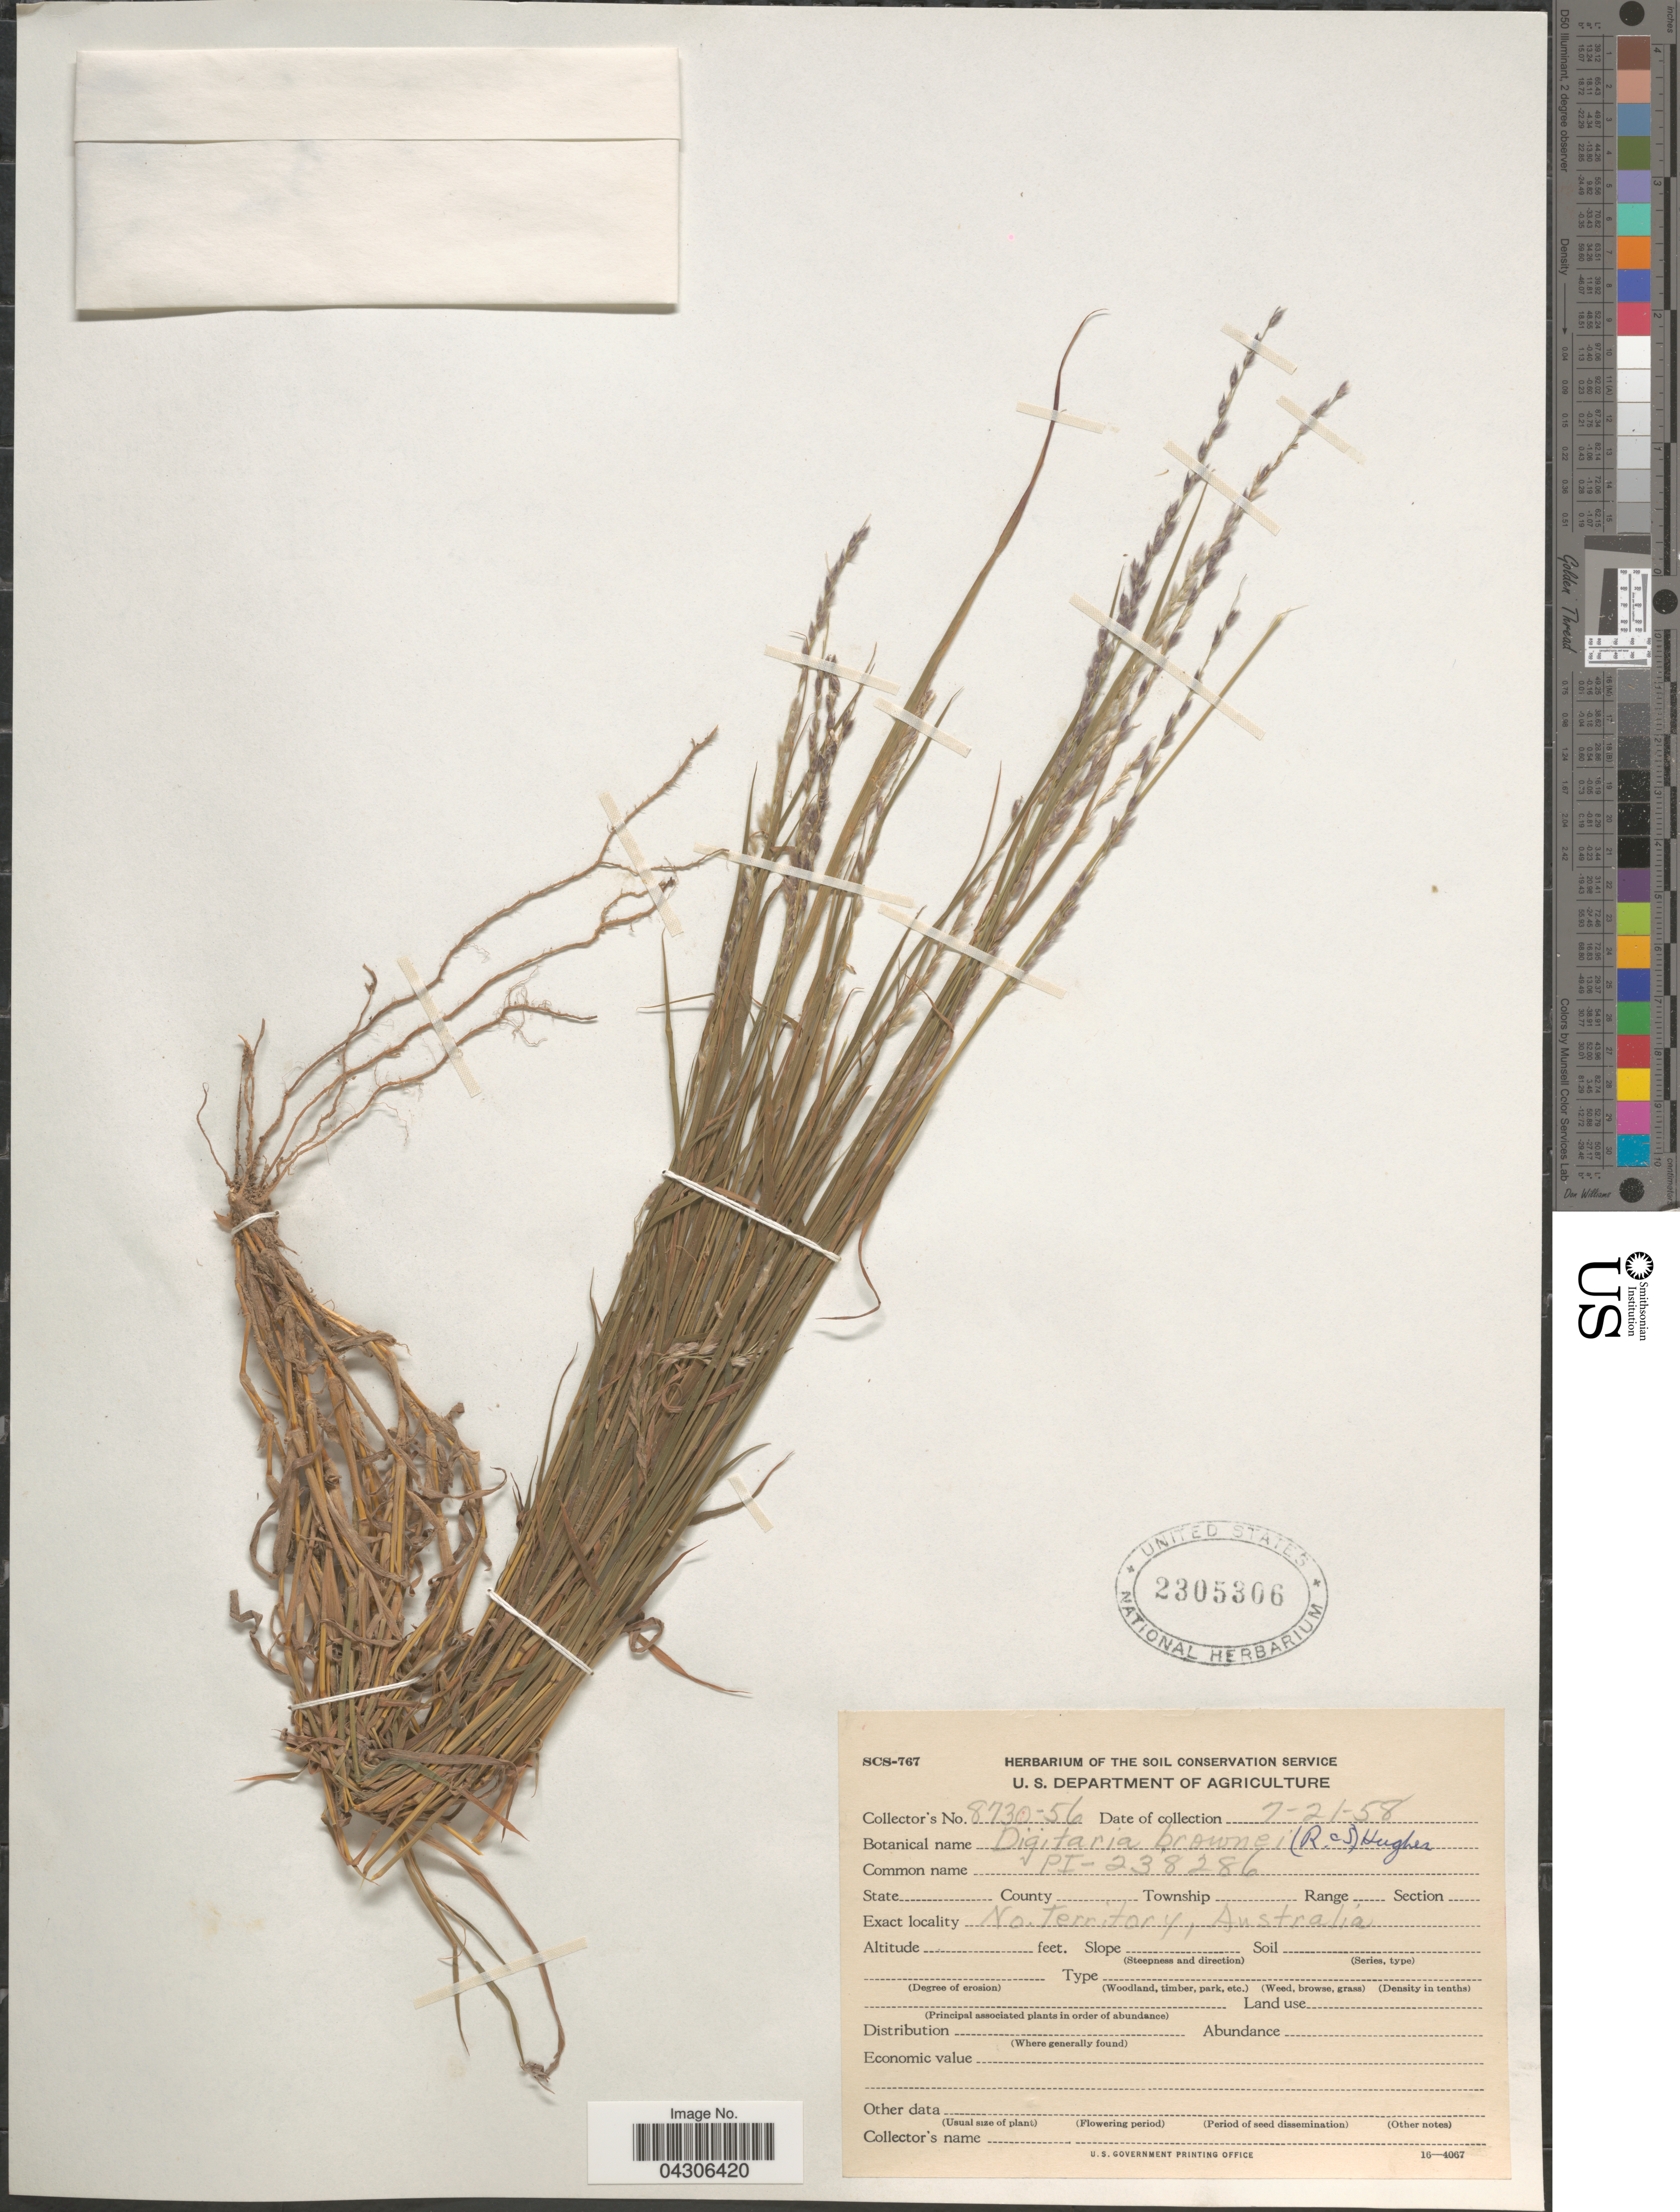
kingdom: Plantae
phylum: Tracheophyta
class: Liliopsida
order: Poales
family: Poaceae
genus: Digitaria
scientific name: Digitaria brownii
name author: (Roem. & Schult.) Hughes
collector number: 8730-56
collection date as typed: Transcribed d/m/y: 21/7/58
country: Australia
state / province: Northern Territory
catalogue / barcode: US 2305306